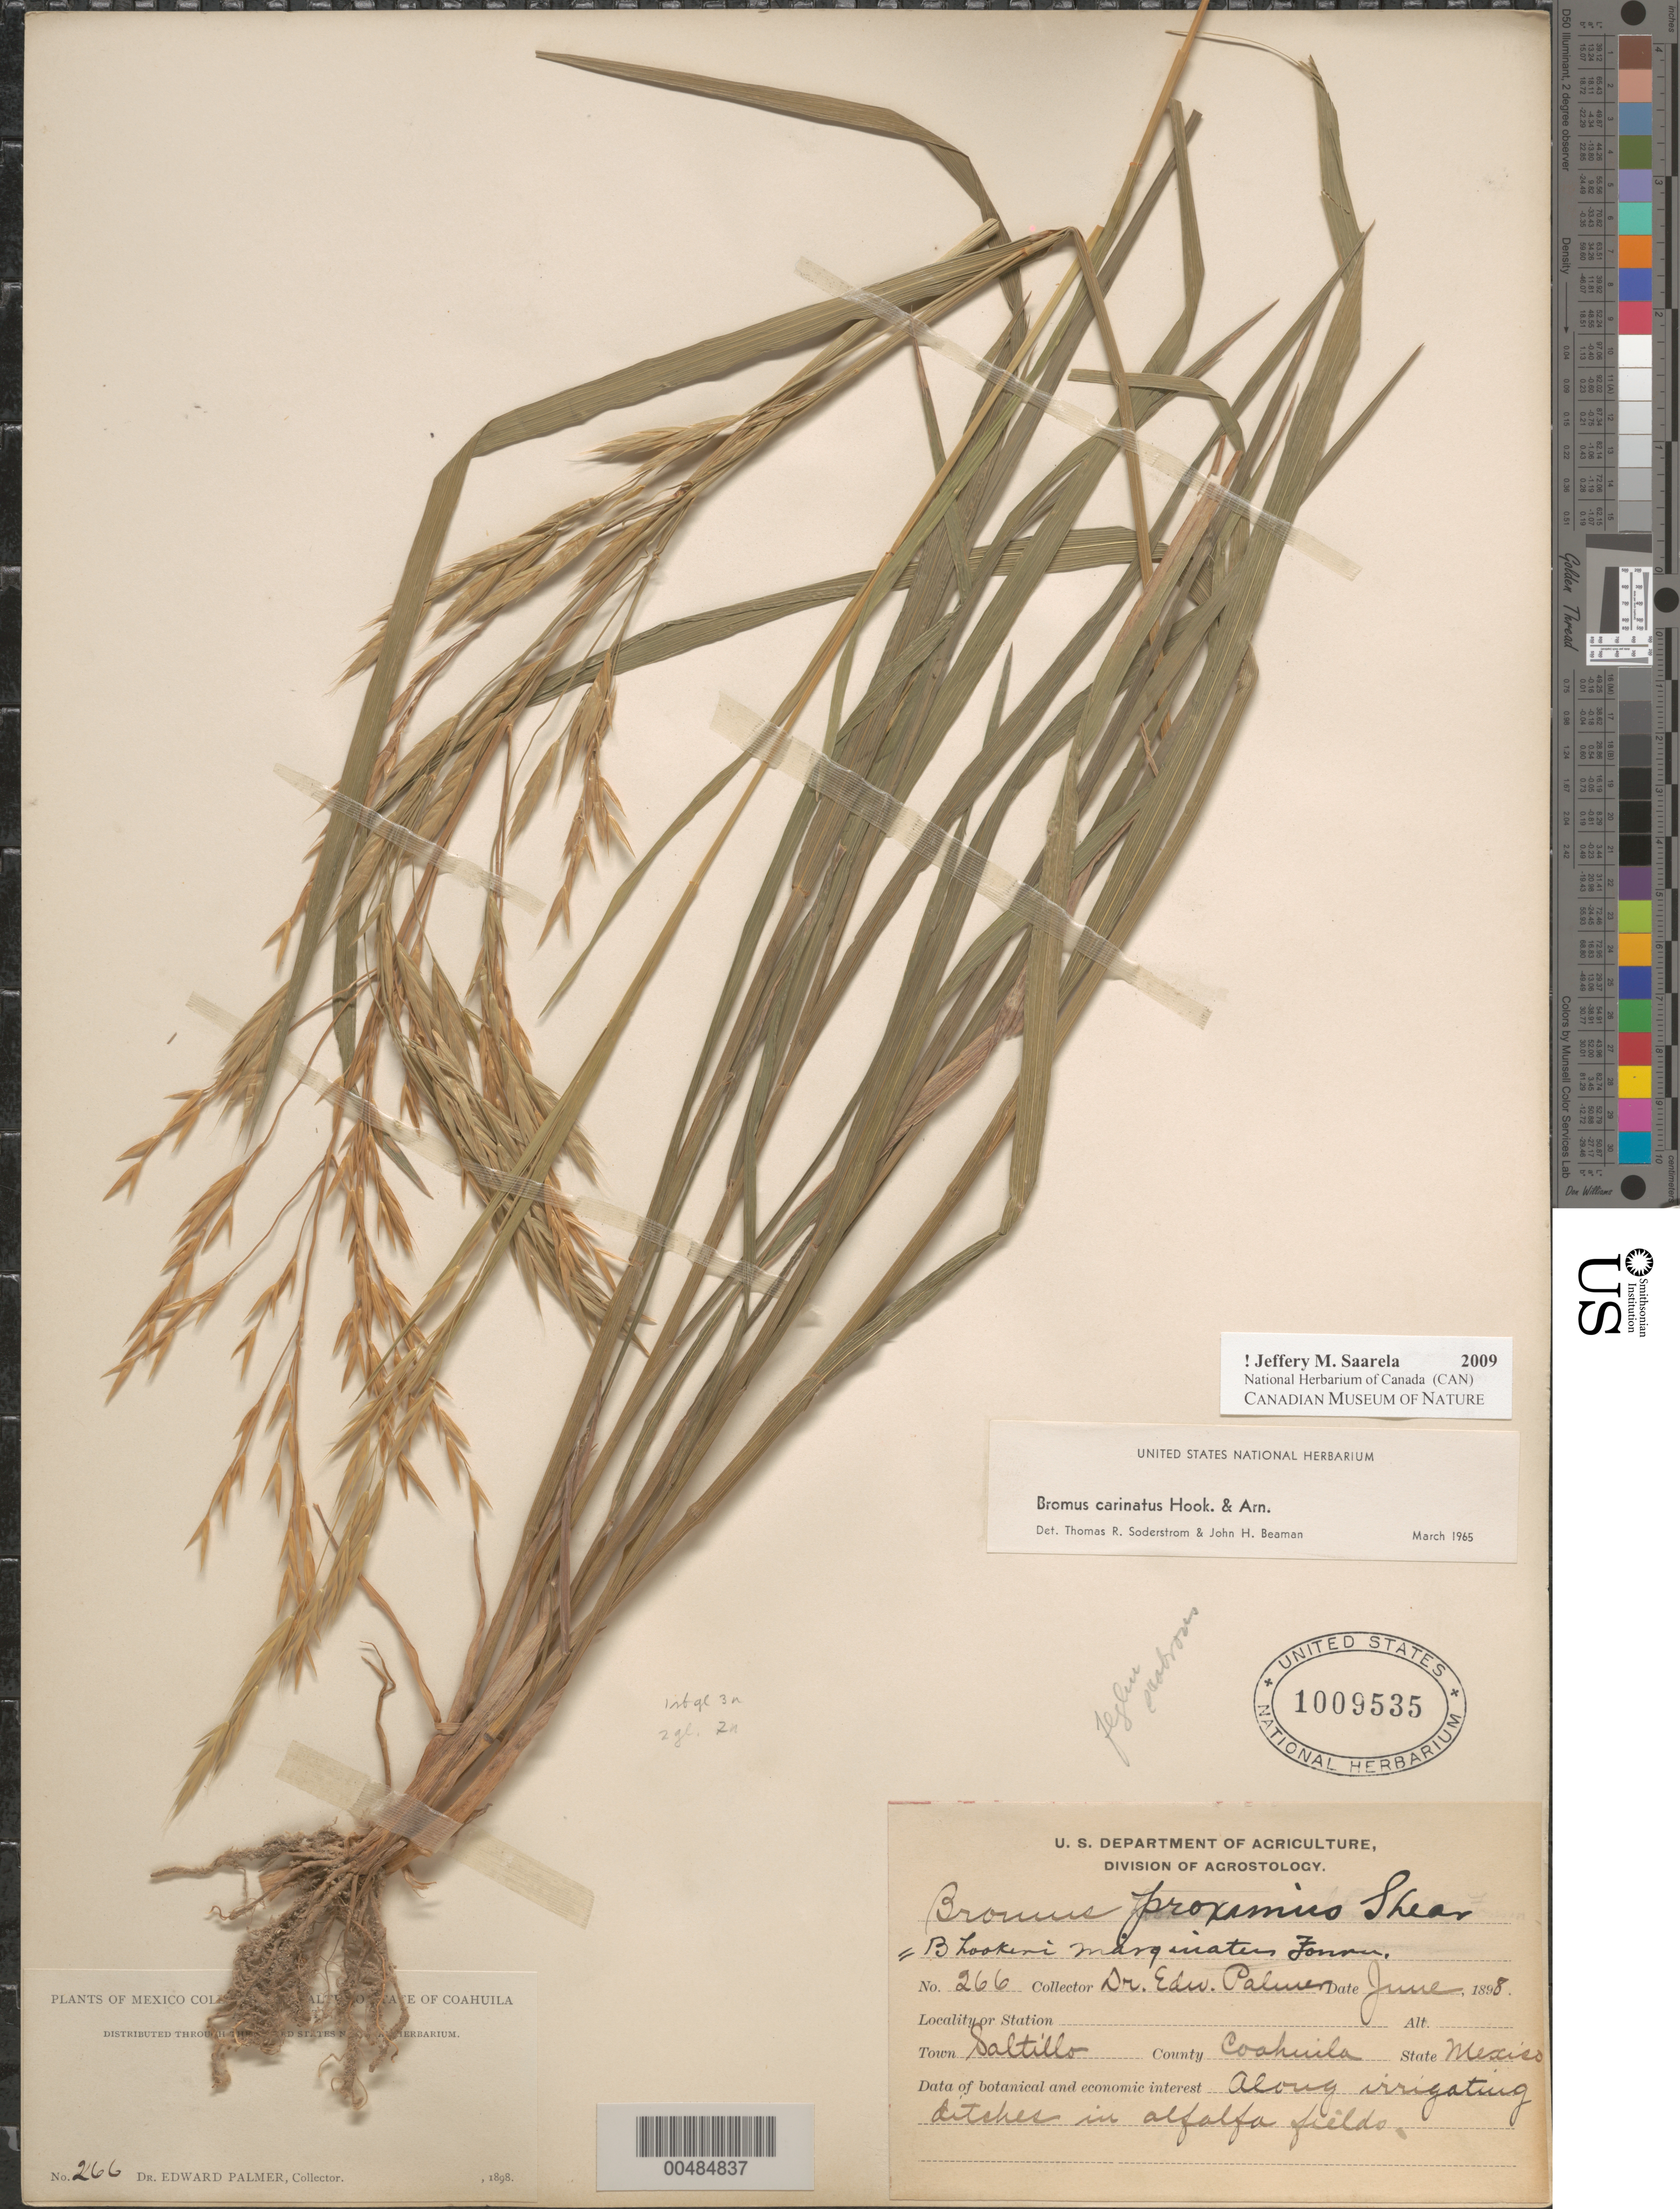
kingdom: Plantae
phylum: Tracheophyta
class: Liliopsida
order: Poales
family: Poaceae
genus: Bromus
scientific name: Bromus carinatus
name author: Hook. & Arn.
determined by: Soderstrom, T. R.; Beaman, J. H.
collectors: E. Palmer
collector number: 266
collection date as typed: Jun 1898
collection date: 1898-06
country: Mexico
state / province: Coahuila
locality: Saltillo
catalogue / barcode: US 1009535